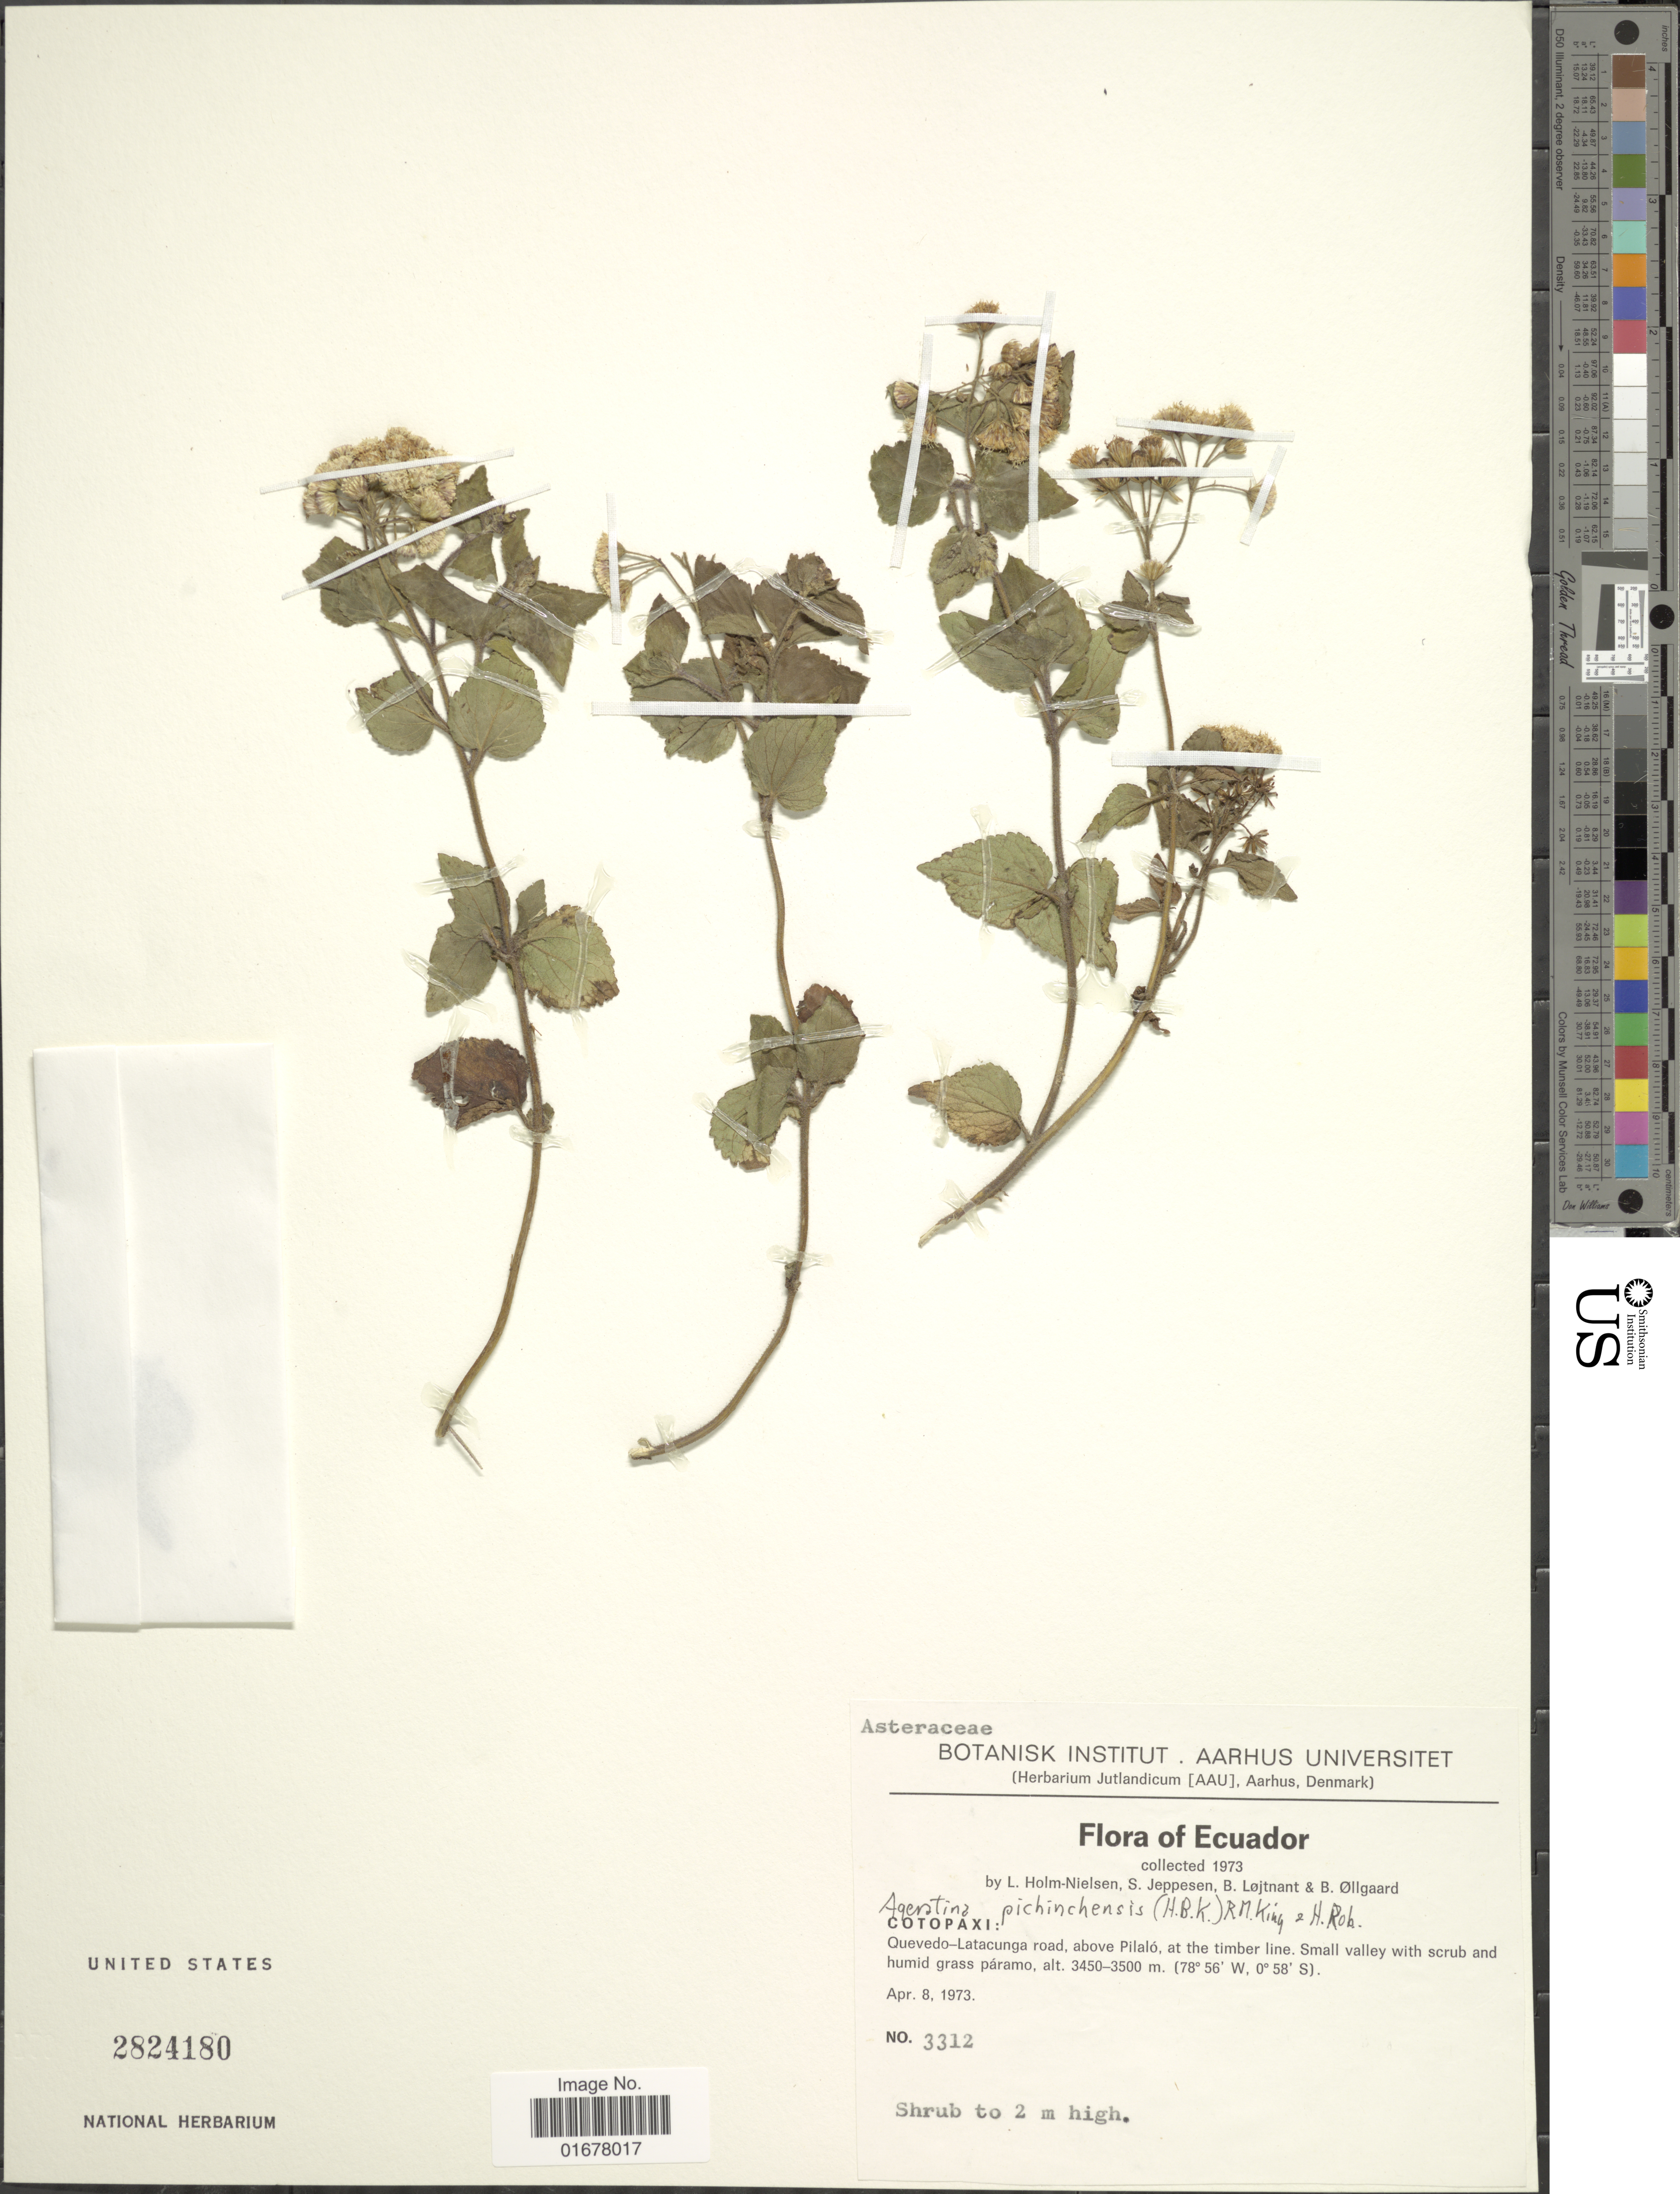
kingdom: Plantae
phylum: Tracheophyta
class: Magnoliopsida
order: Asterales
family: Asteraceae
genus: Ageratina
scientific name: Ageratina pseudochilca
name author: (Benth.) R.M. King & H. Rob.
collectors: L. B. Holm-Nielsen, S. Jeppesen, B. Löjtnant & B. Øllgaard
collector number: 3312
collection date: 1973-04-08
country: Ecuador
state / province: Cotopaxi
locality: Cotopaxi, Quevedo-Latacunga road, above Pilalo, at the timber line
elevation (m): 3450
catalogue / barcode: US 2824180